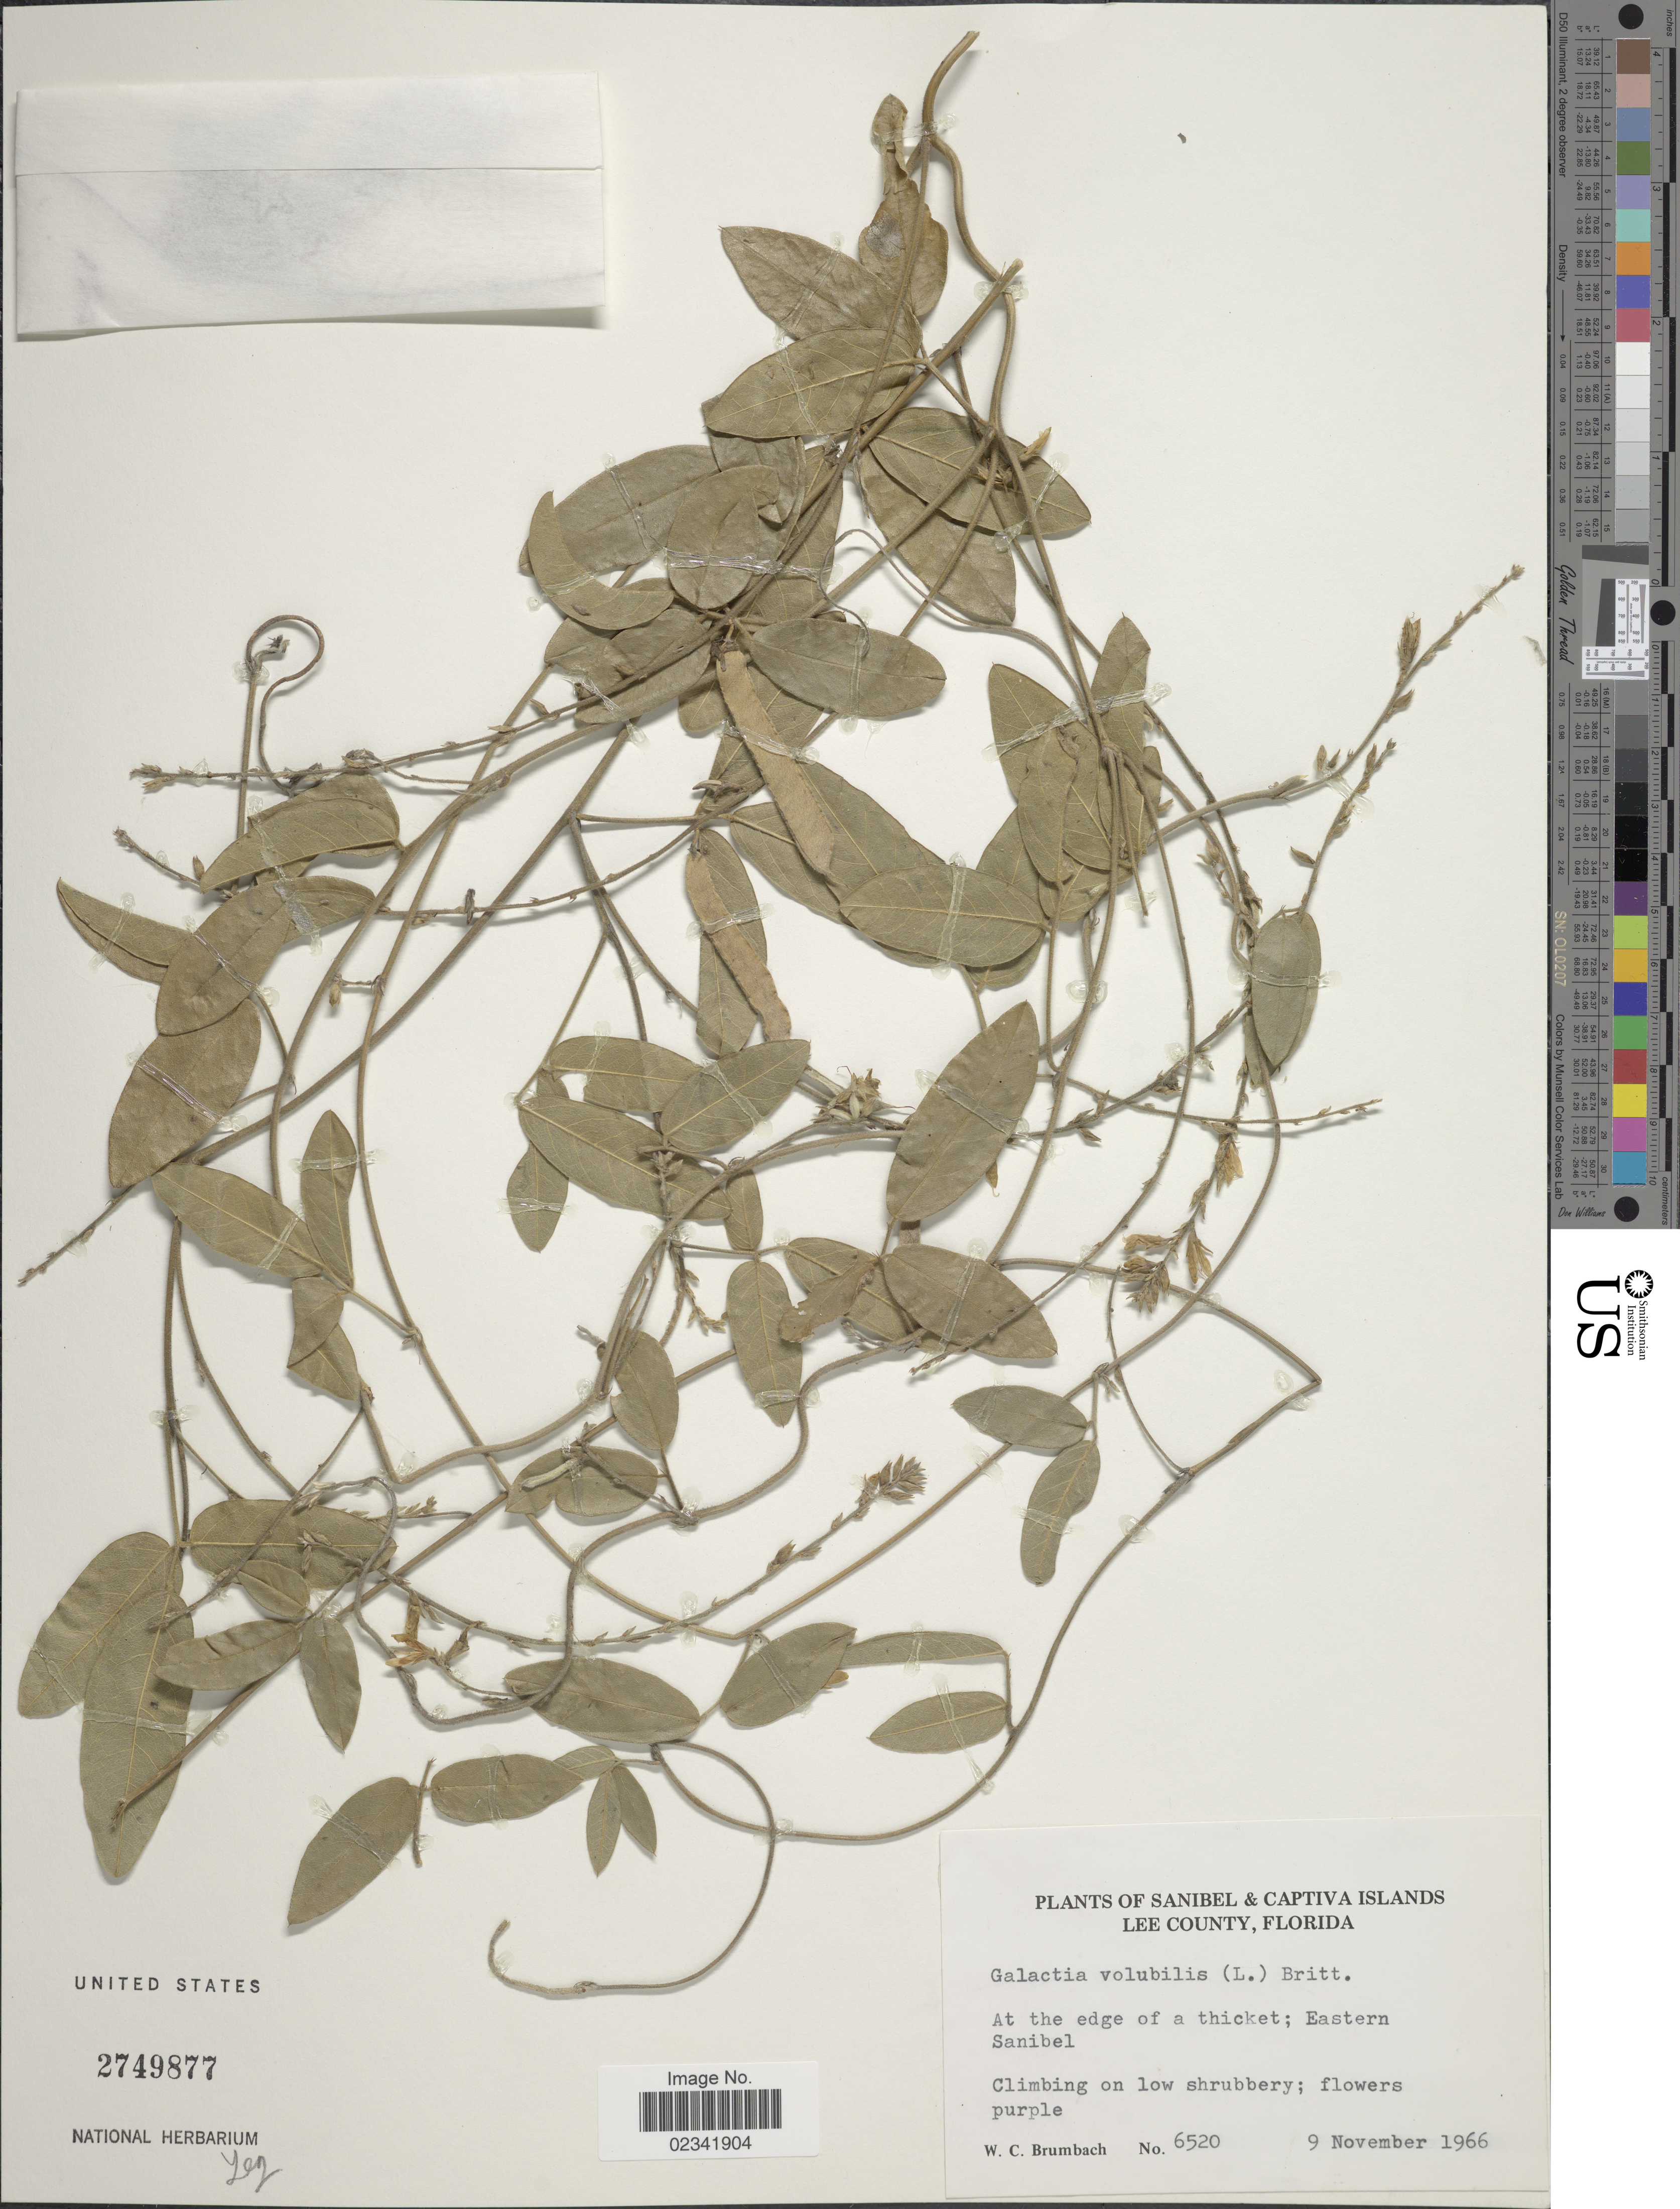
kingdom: Plantae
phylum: Tracheophyta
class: Magnoliopsida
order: Fabales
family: Fabaceae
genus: Galactia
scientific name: Galactia volubilis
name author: (L.) Britton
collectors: W. C. Brumbach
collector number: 6520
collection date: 1966-11-09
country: United States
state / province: Florida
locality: Sanibel & Captiva Islands, Lee County, Florida, At the edge of a thicket, Eastern Sanibel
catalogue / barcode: US 2749877